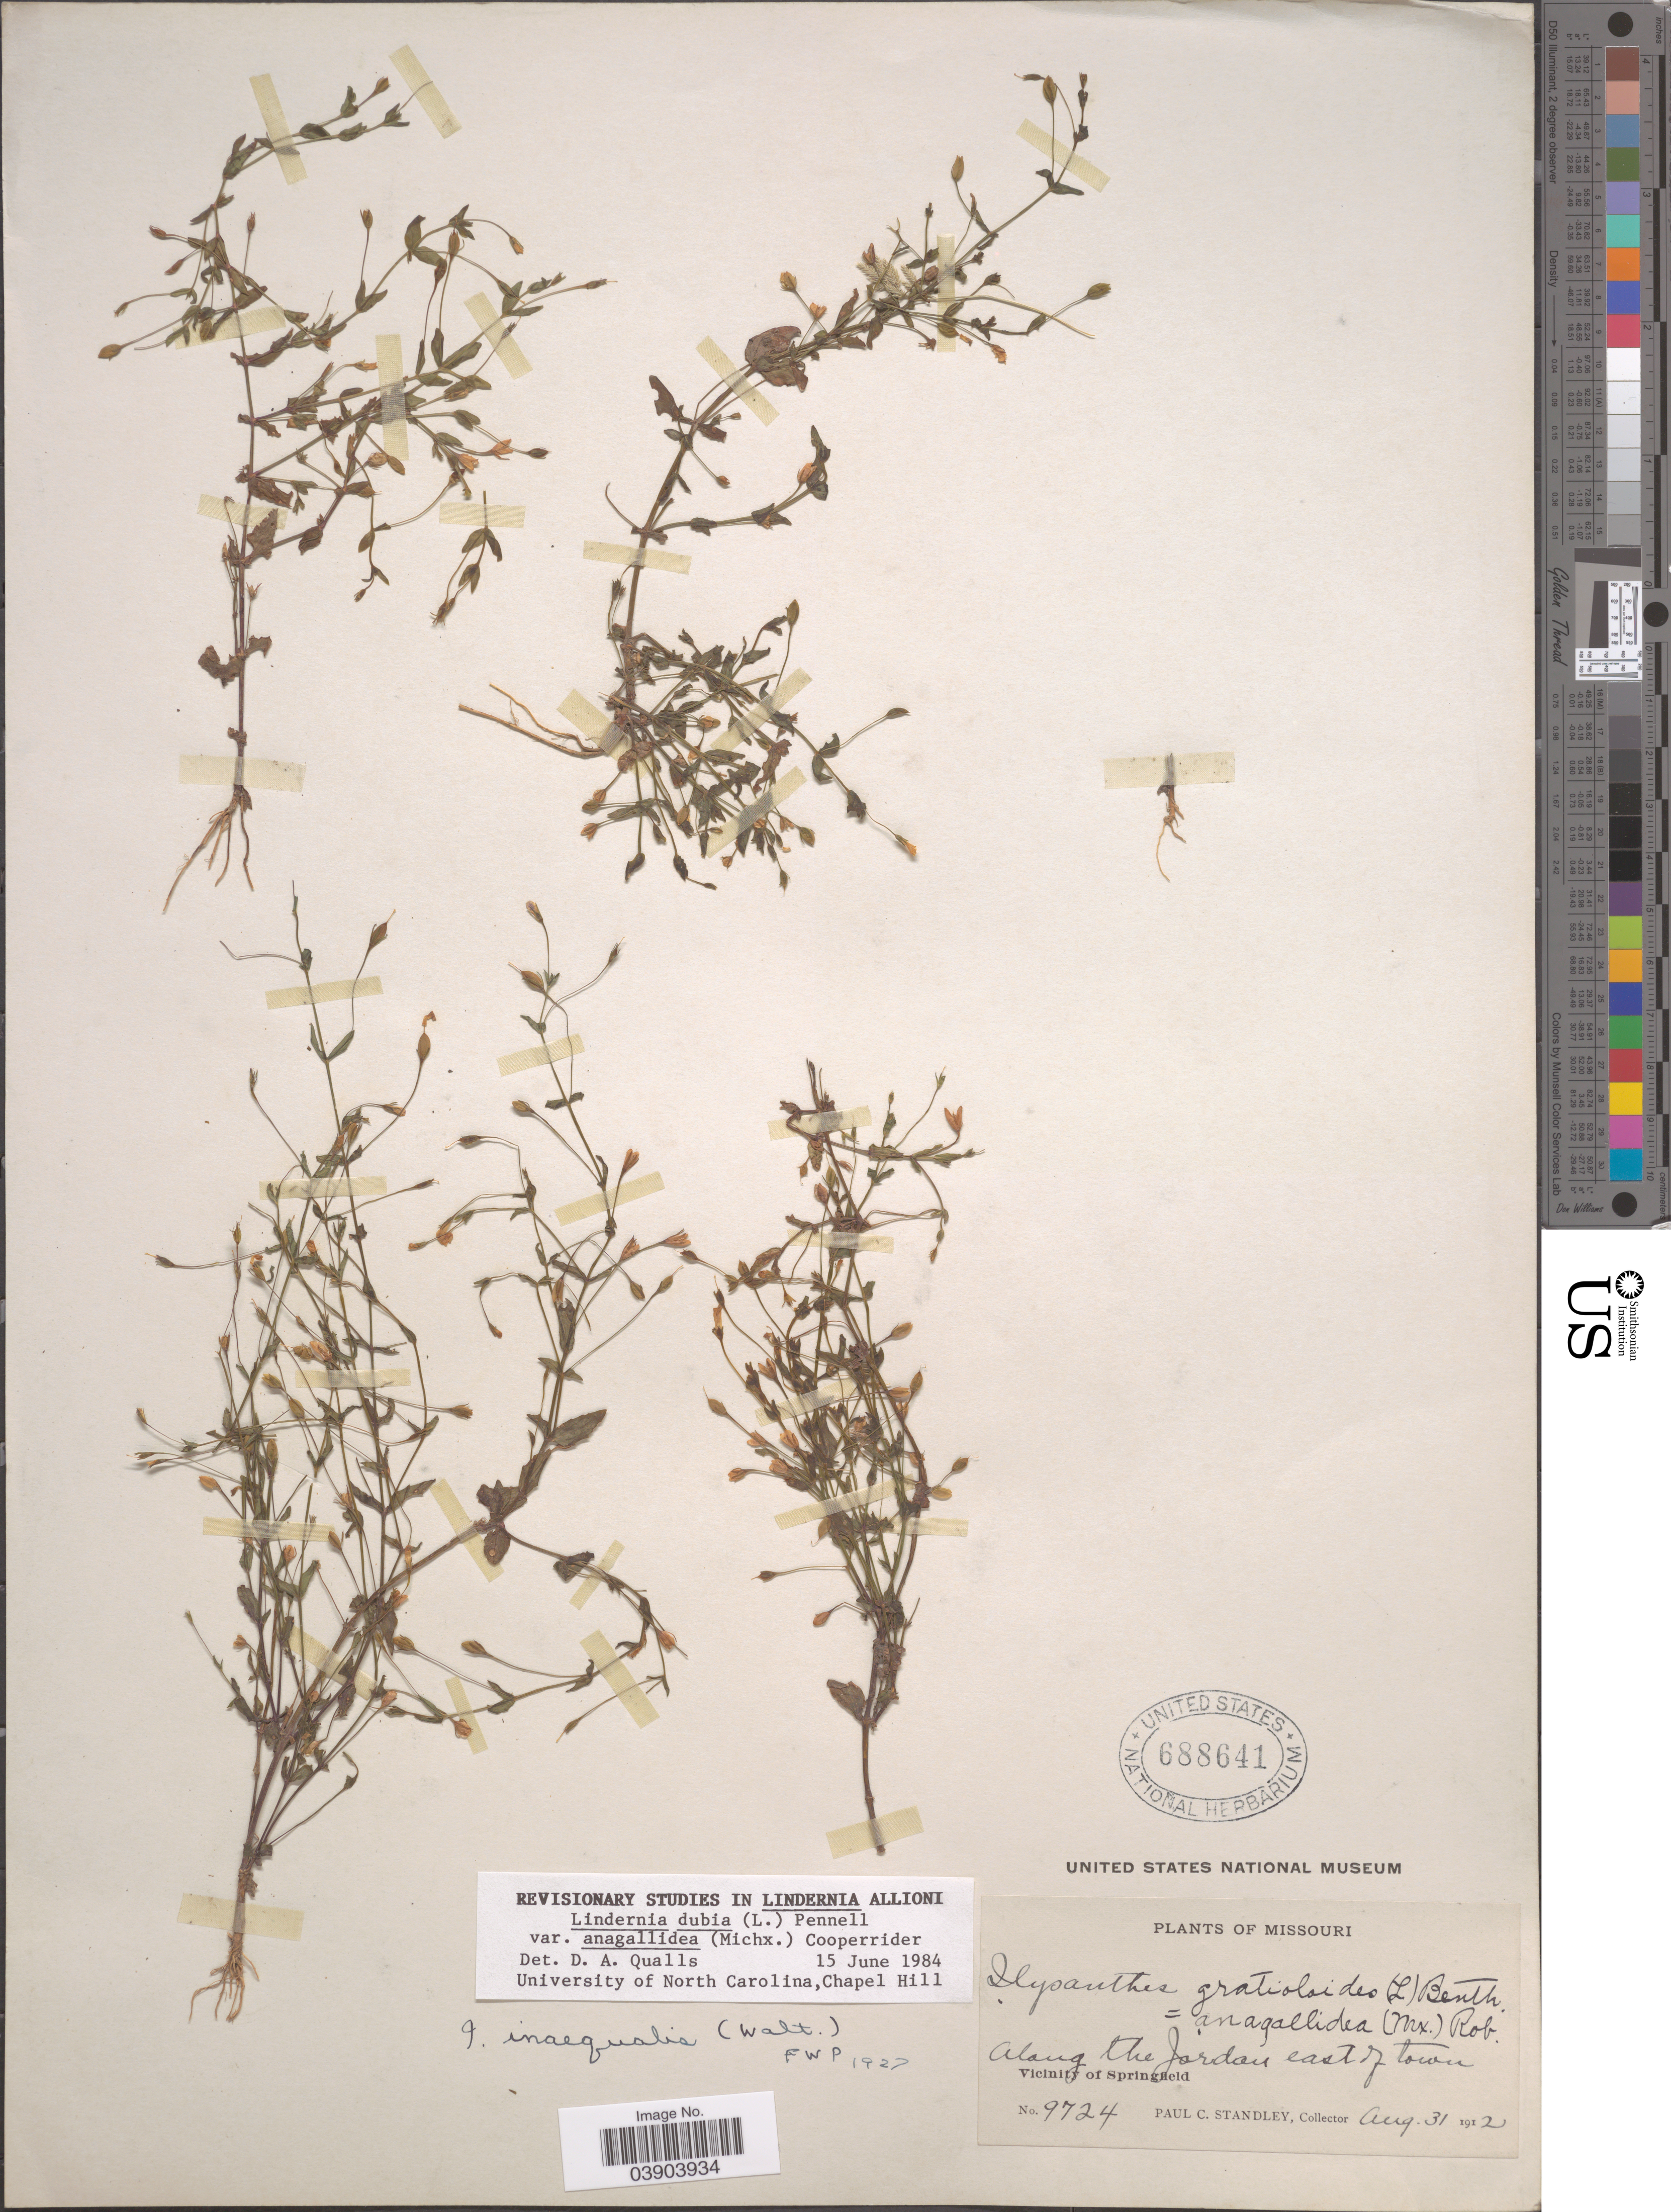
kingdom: Plantae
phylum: Tracheophyta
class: Magnoliopsida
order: Lamiales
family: Linderniaceae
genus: Lindernia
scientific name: Lindernia dubia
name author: (L.) Pennell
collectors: P. C. Standley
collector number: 9724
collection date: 1912-08-31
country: United States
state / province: Missouri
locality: Along the Jordan east of town. Vicinity of Springfield.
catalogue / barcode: US 688641